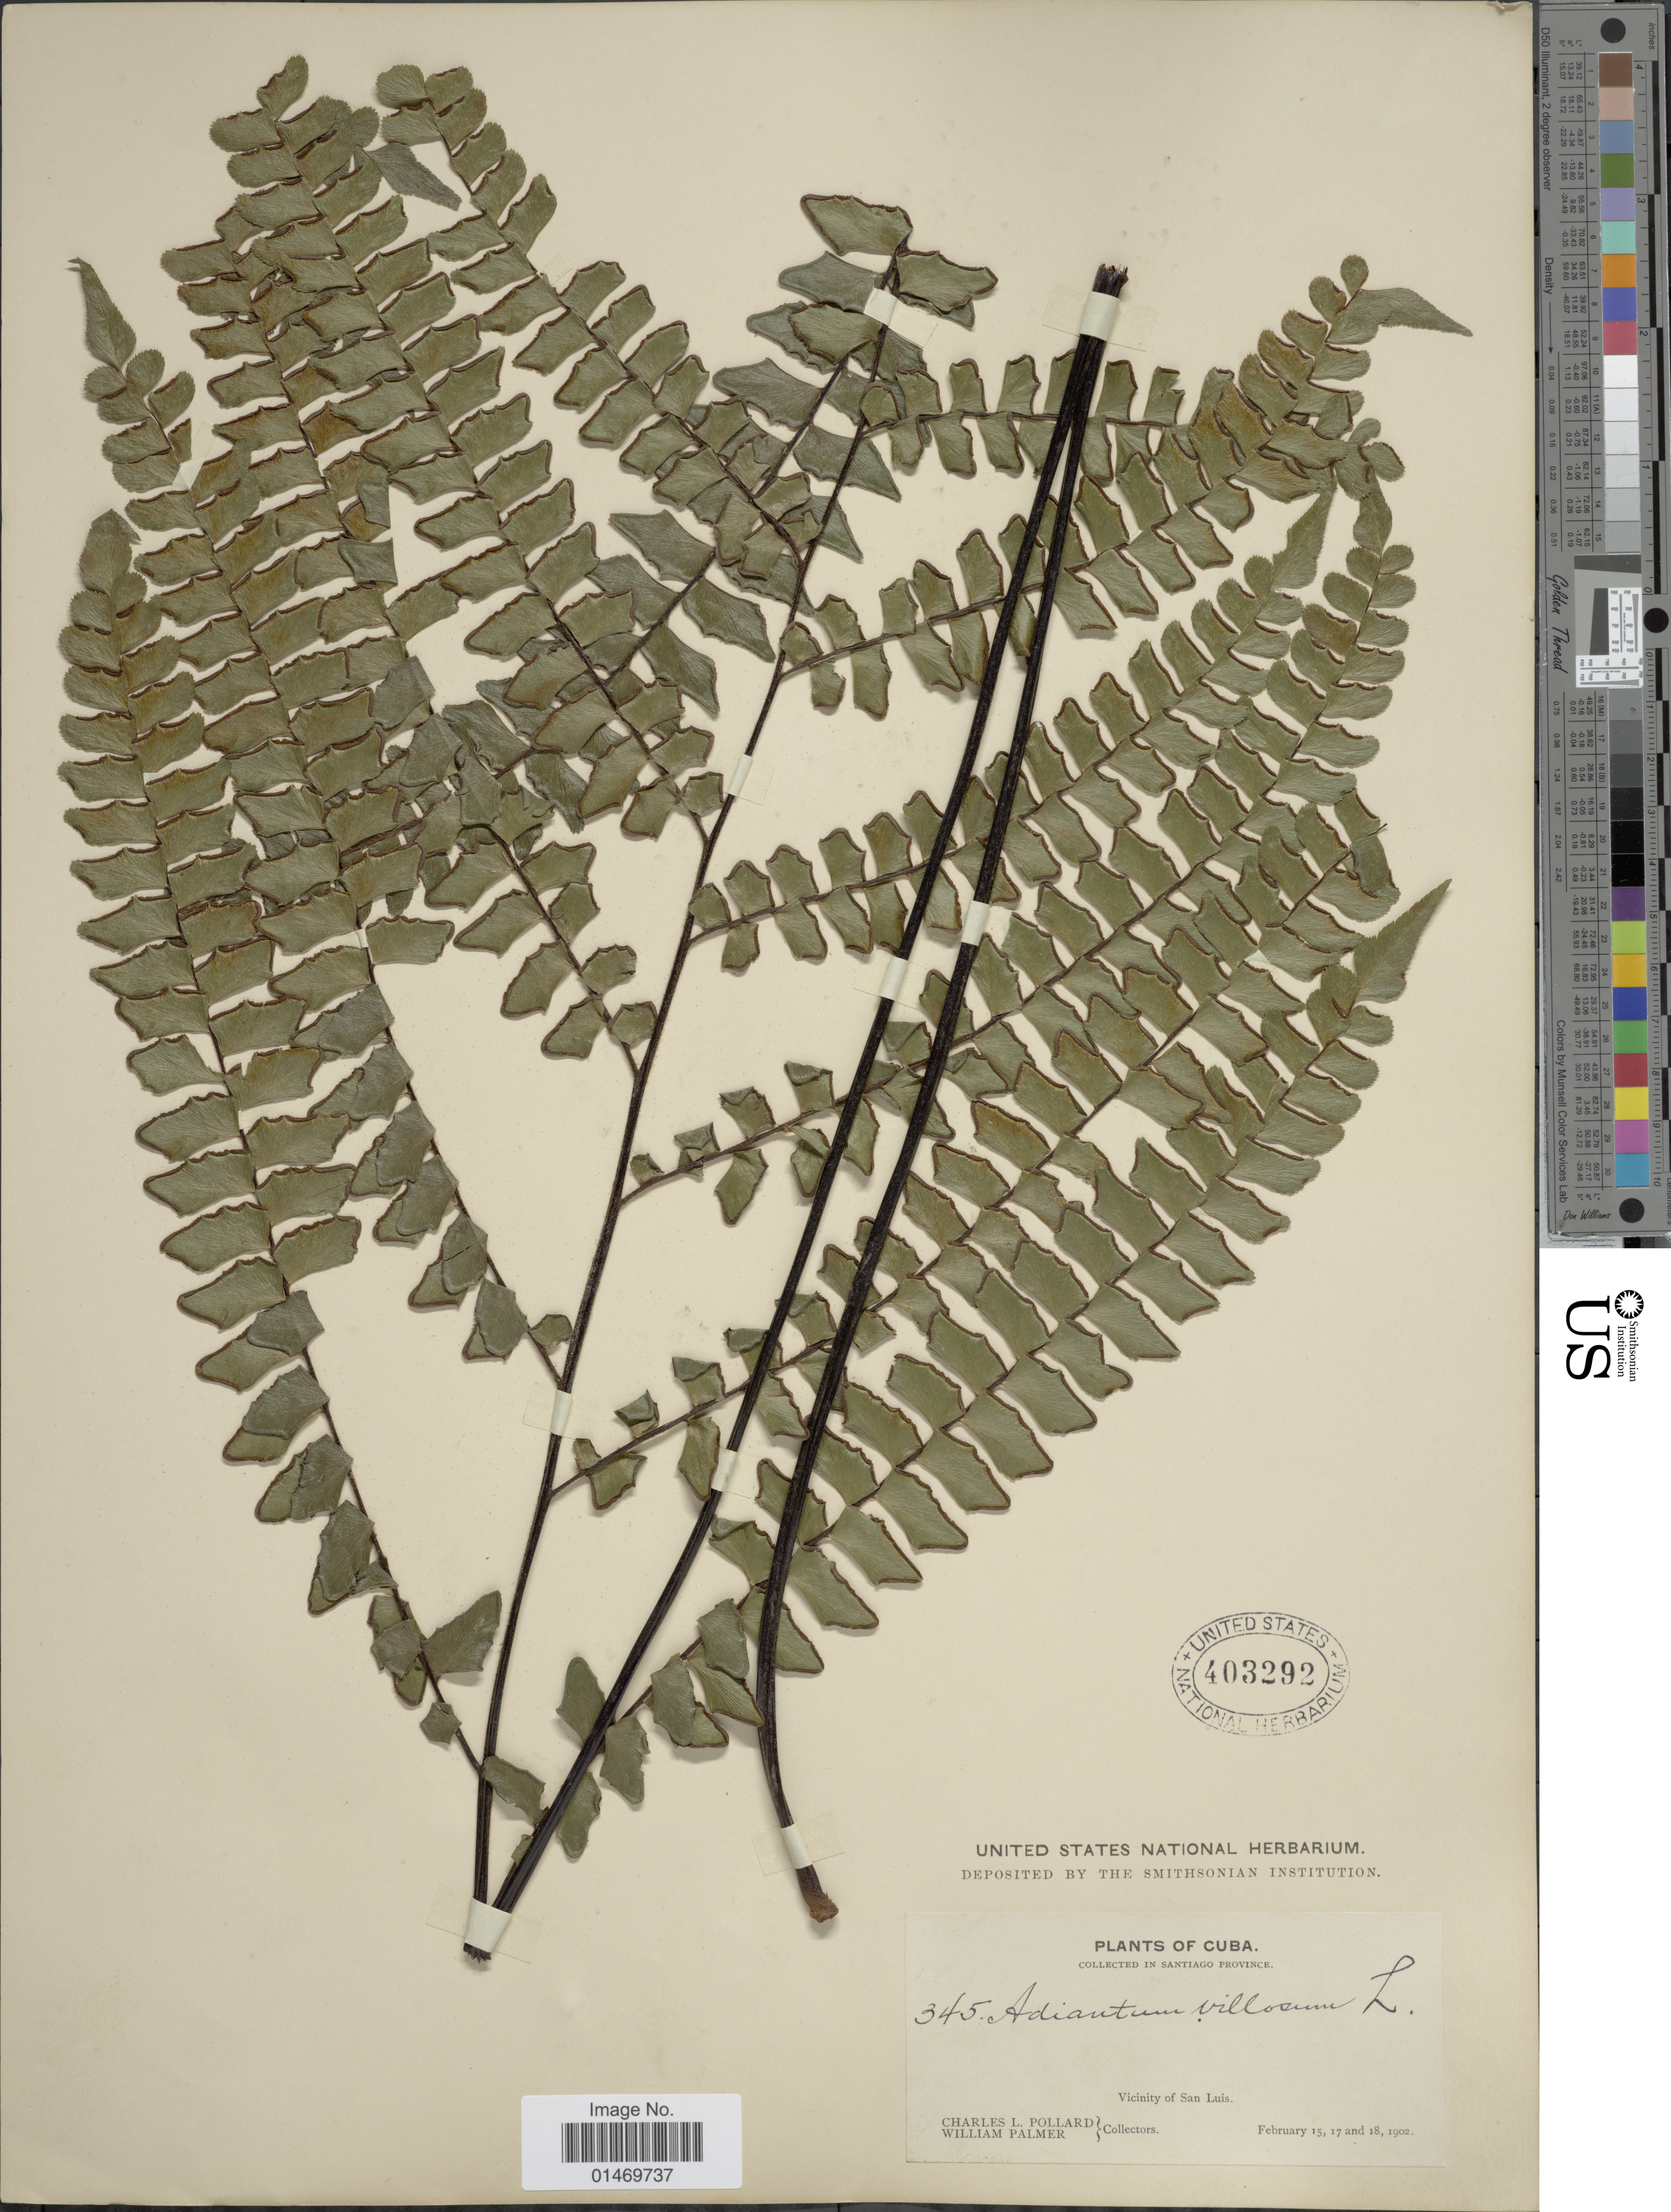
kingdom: Plantae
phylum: Tracheophyta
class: Polypodiopsida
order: Polypodiales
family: Pteridaceae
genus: Adiantum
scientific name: Adiantum villosum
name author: L.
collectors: C. L. Pollard & W. Palmer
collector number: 345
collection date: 1902-02-15/1902-02-18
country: Cuba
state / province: Santiago de Cuba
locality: Cuba, vicinity of San Luis.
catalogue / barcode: US 403292